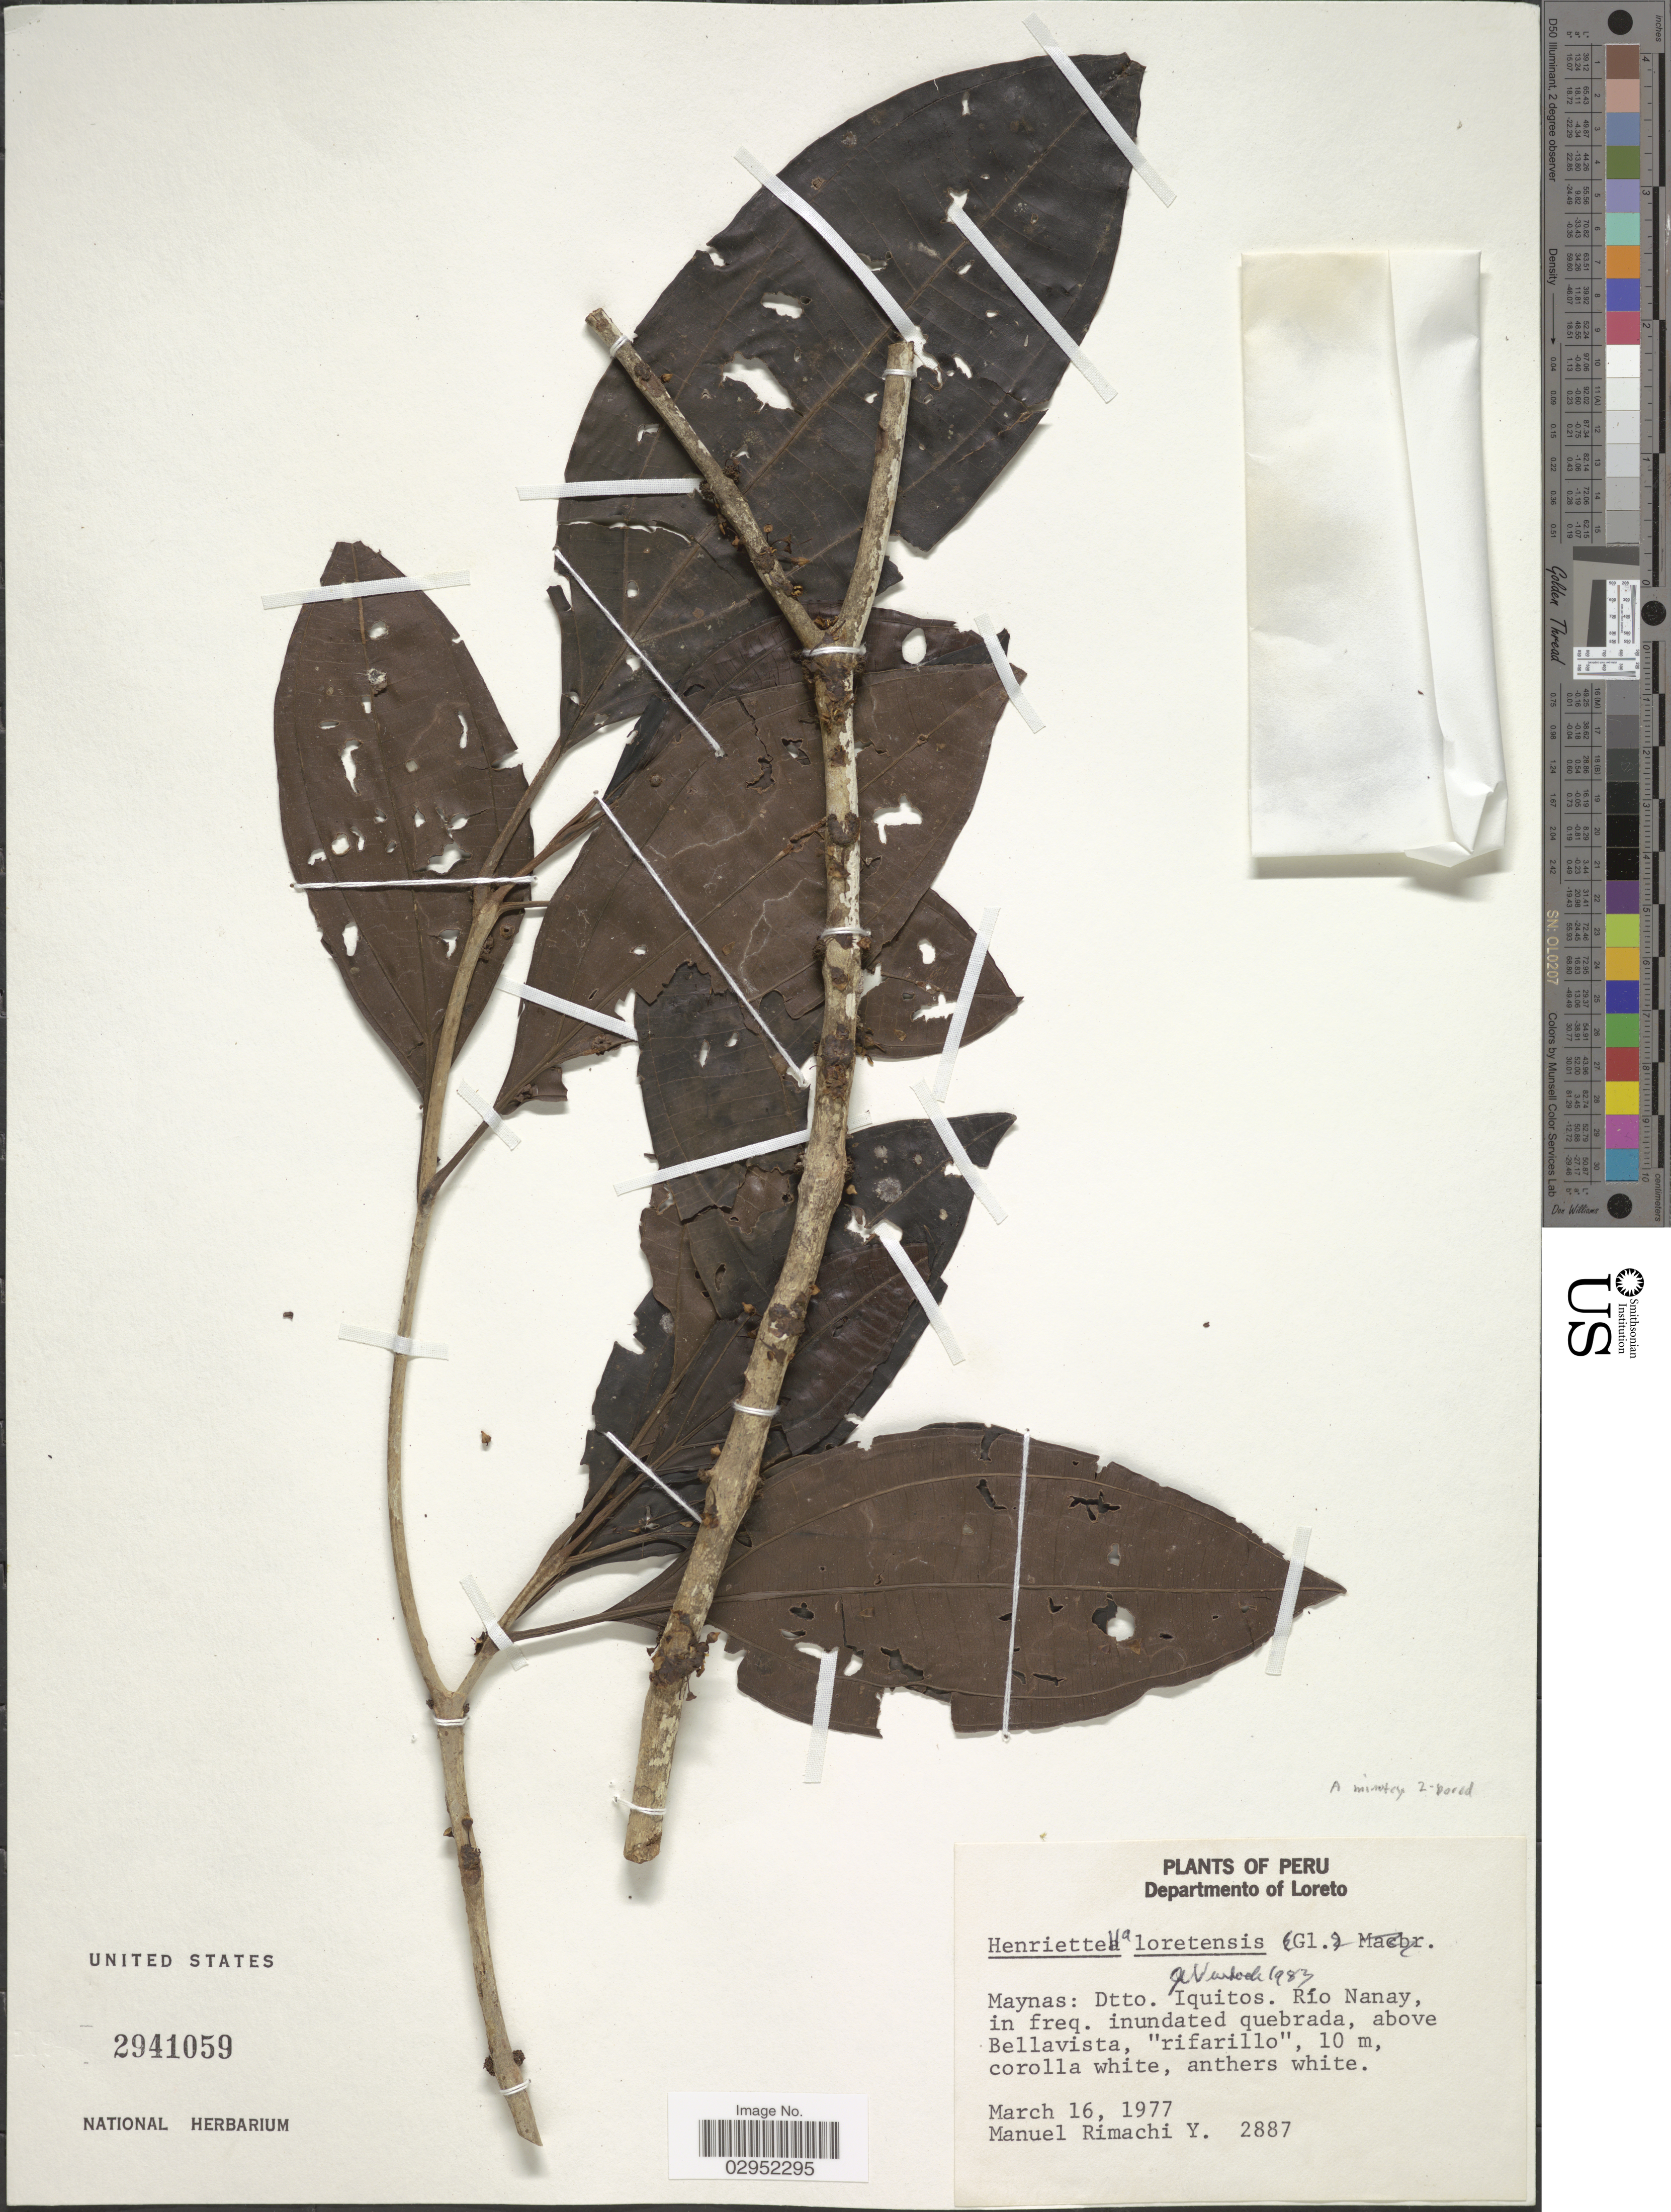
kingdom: Plantae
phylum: Tracheophyta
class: Magnoliopsida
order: Myrtales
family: Melastomataceae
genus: Henriettea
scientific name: Henriettea loretensis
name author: (Gleason) J.F. Macbr.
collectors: M. Rimachi Y.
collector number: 2887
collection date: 1977-03-16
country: Peru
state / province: Loreto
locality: Departmento of Loreto. Maynas: Dtto. Iquitos. Río Nanay, in freq. inundated quebrada, above Bellavista, "rifarillo".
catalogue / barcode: US 2941059